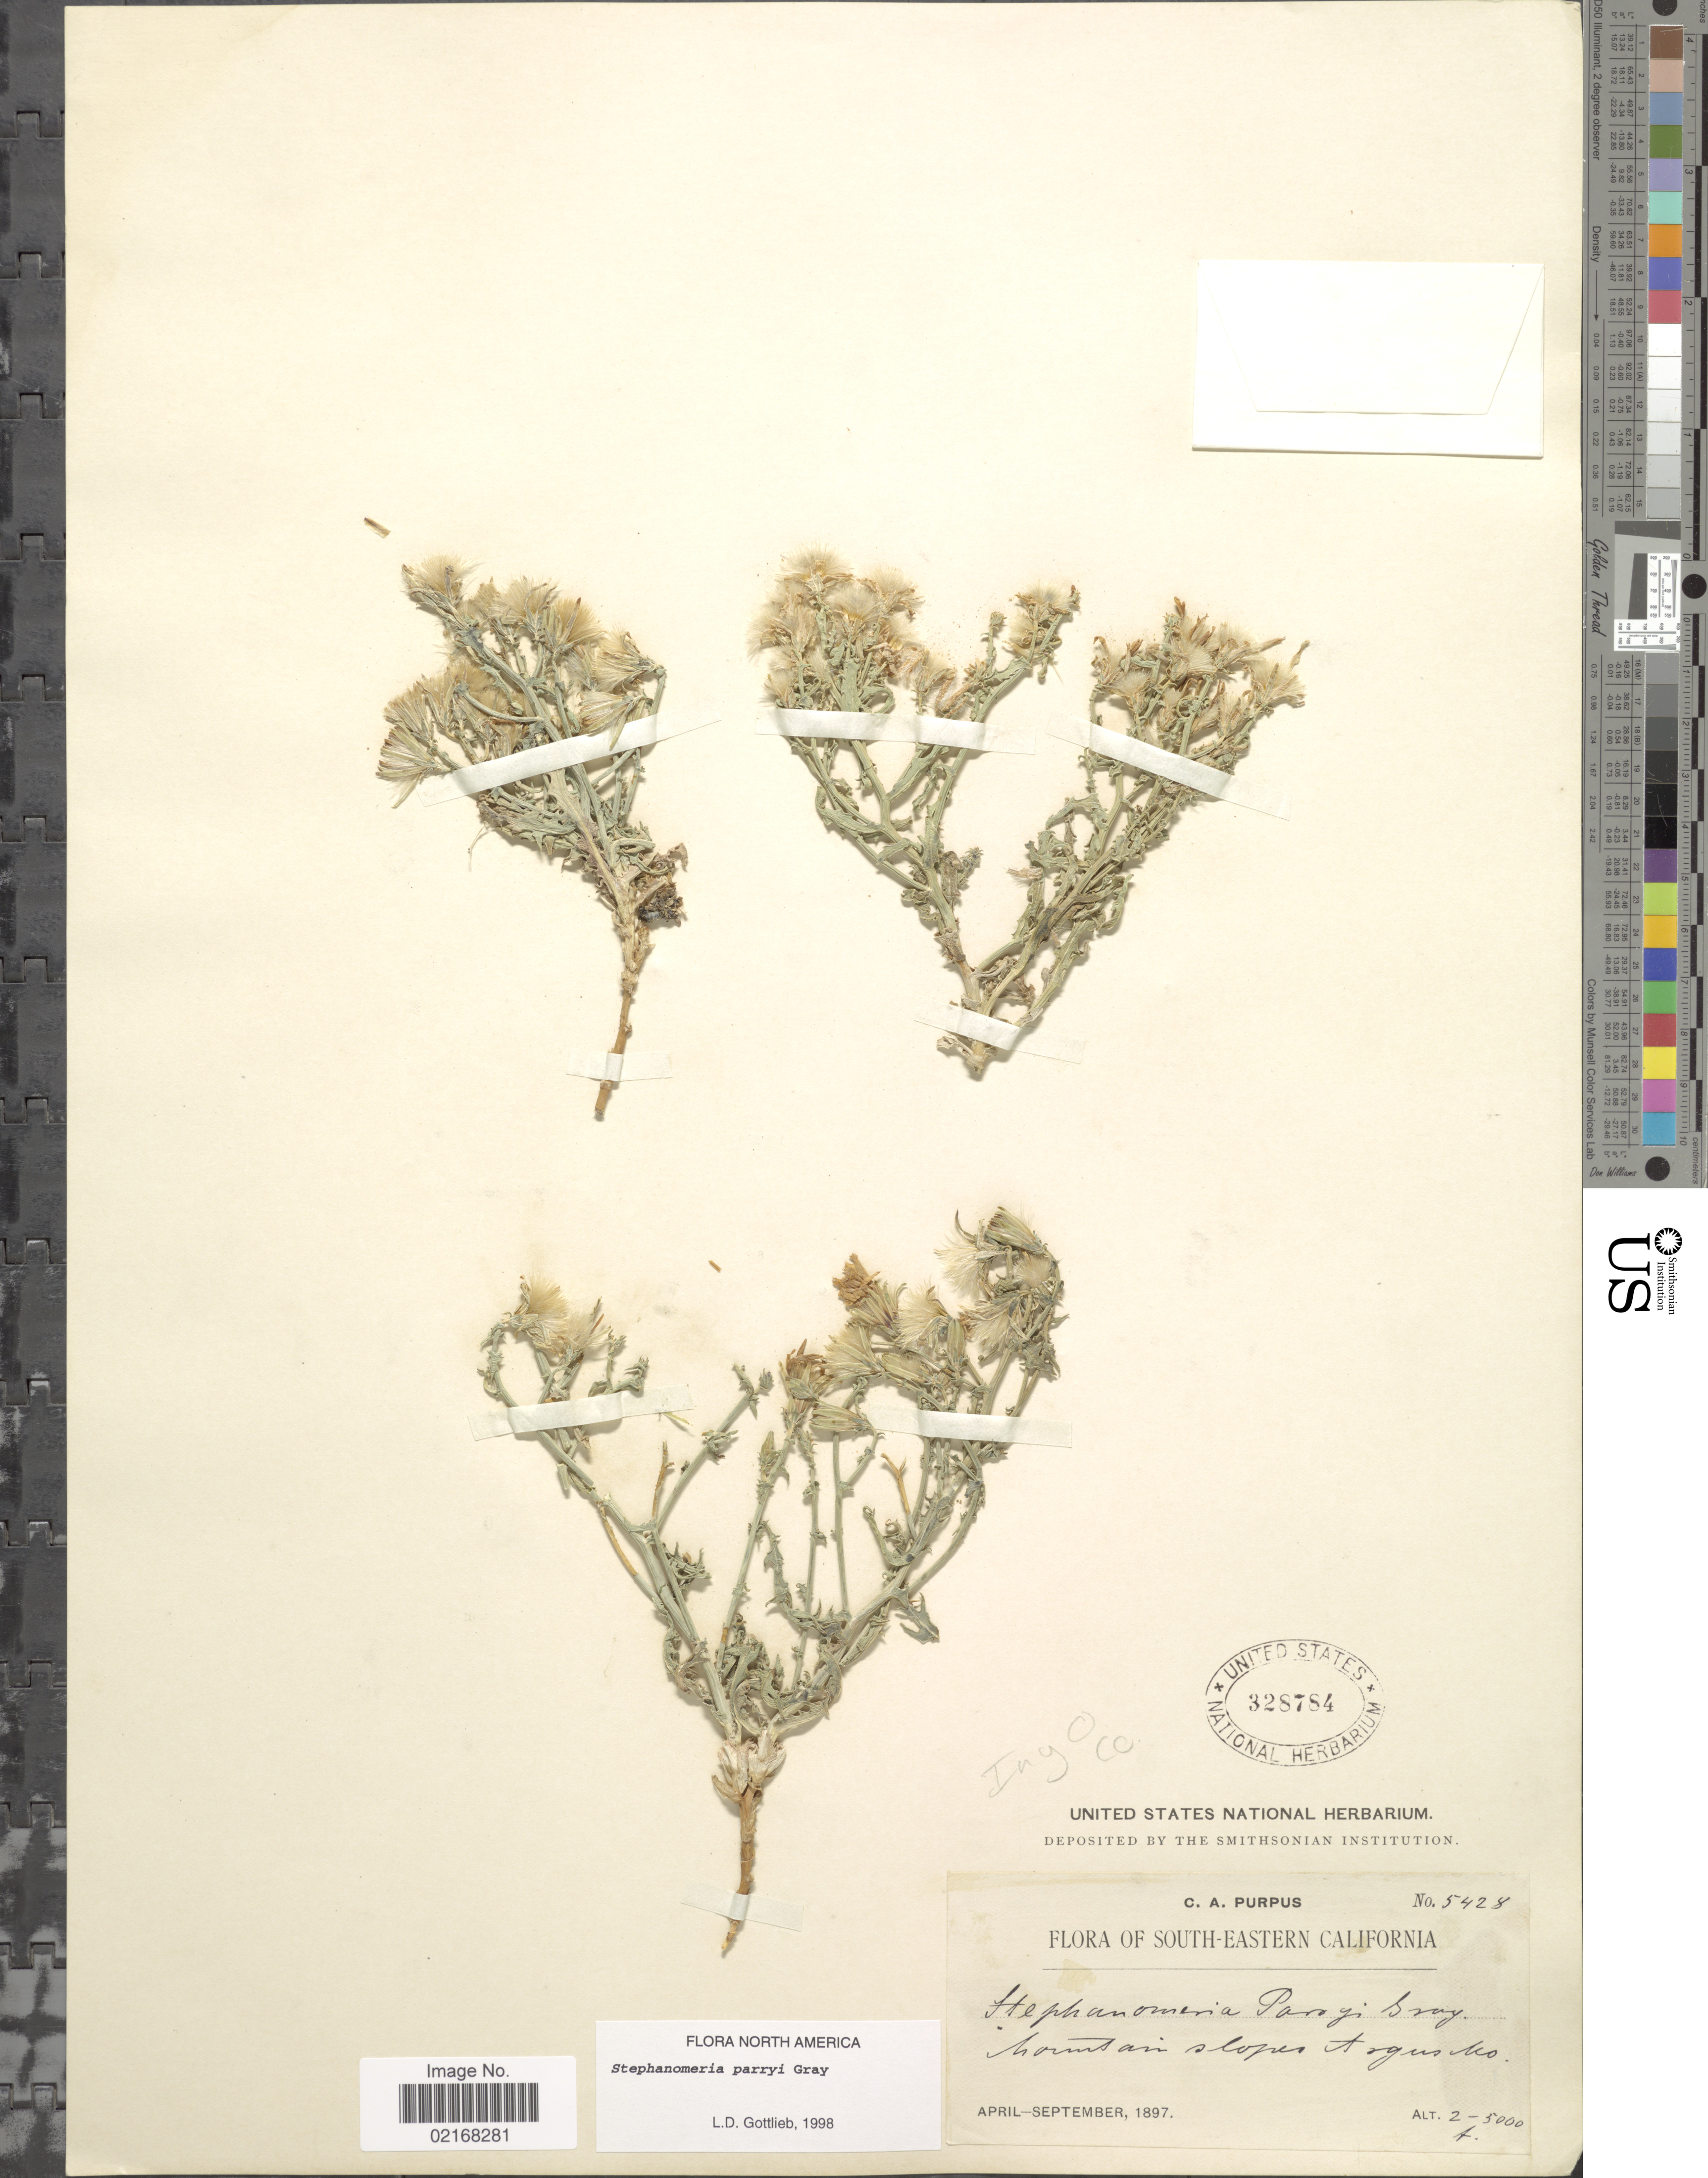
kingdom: Plantae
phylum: Tracheophyta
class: Magnoliopsida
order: Asterales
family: Asteraceae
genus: Stephanomeria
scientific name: Stephanomeria parryi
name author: A. Gray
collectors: C. A. Purpus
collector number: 5428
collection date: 1897-04/1897-09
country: United States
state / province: California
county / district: Inyo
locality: South-Eastern California. Mountain slopes Argus Mo. Inyo Co.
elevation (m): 610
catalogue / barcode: US 328784